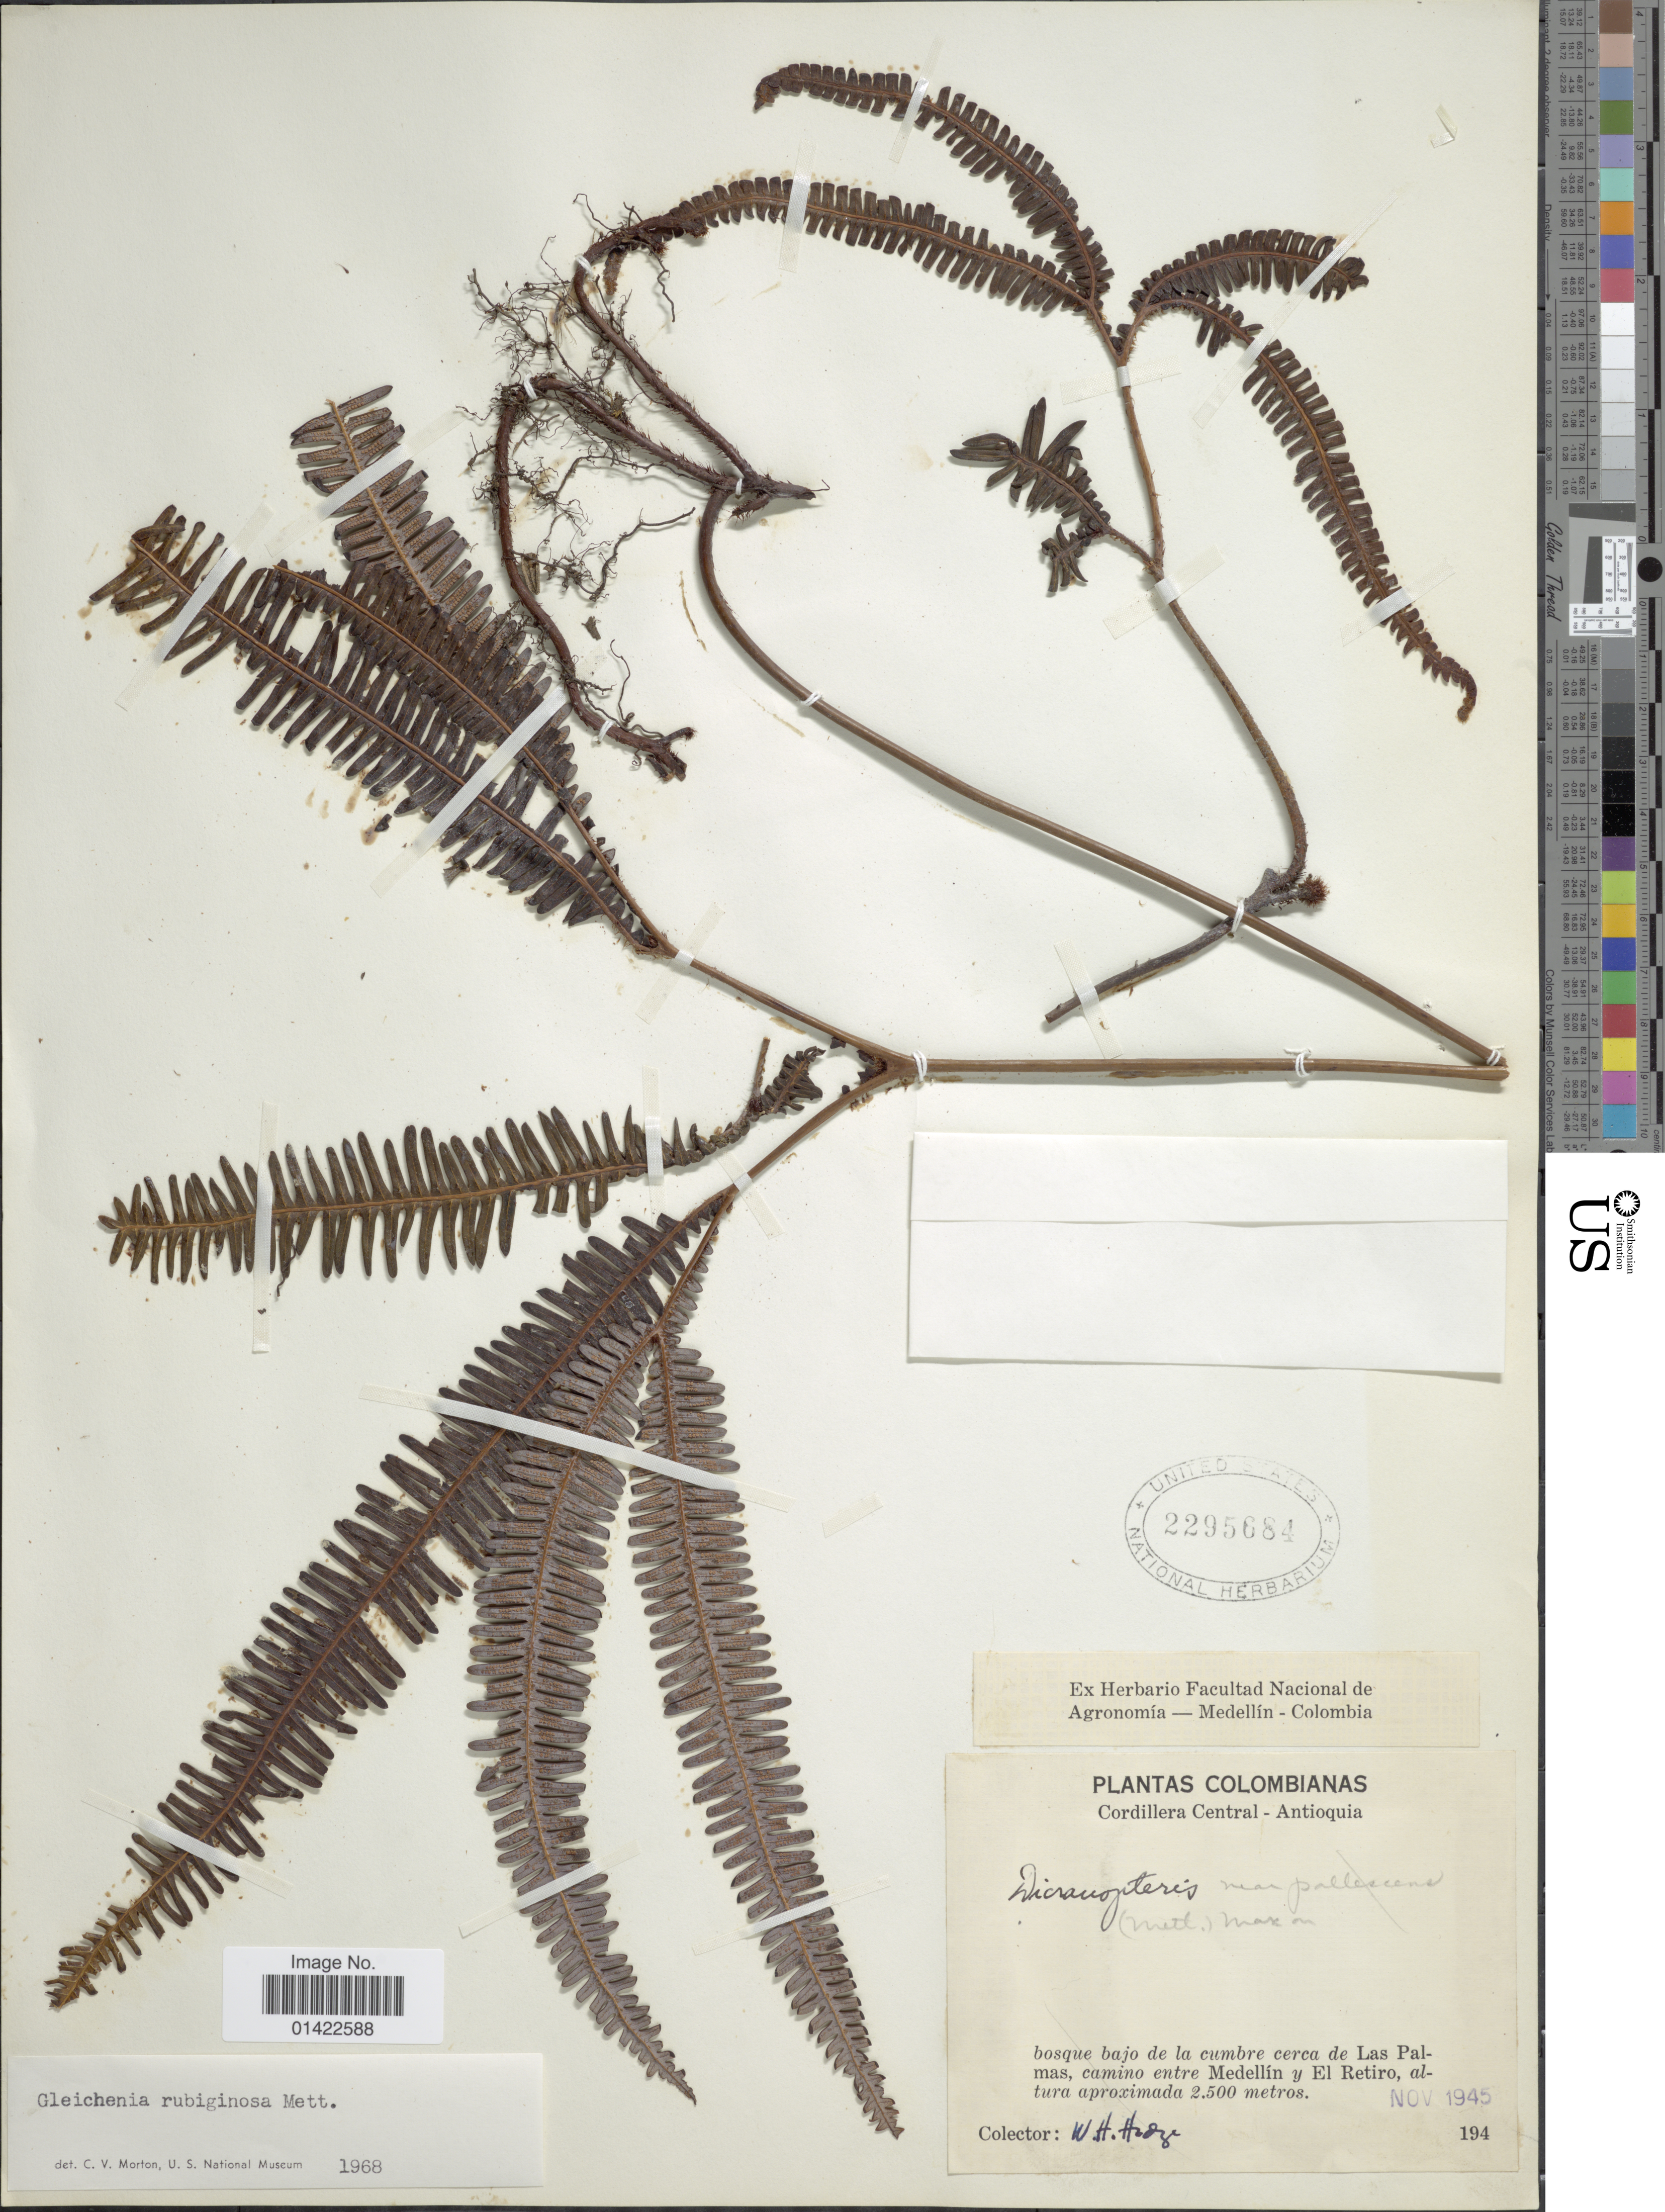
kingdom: Plantae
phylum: Tracheophyta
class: Polypodiopsida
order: Gleicheniales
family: Gleicheniaceae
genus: Sticherus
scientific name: Sticherus rubiginosus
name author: (Mett.) Nakai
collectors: W. Hodge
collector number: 194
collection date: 1945-11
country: Colombia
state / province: Antioquia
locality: Bosque bajo de la cumbre de Las Palmas, camino entre Medellín y El Retiro.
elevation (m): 2500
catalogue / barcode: US 2295684